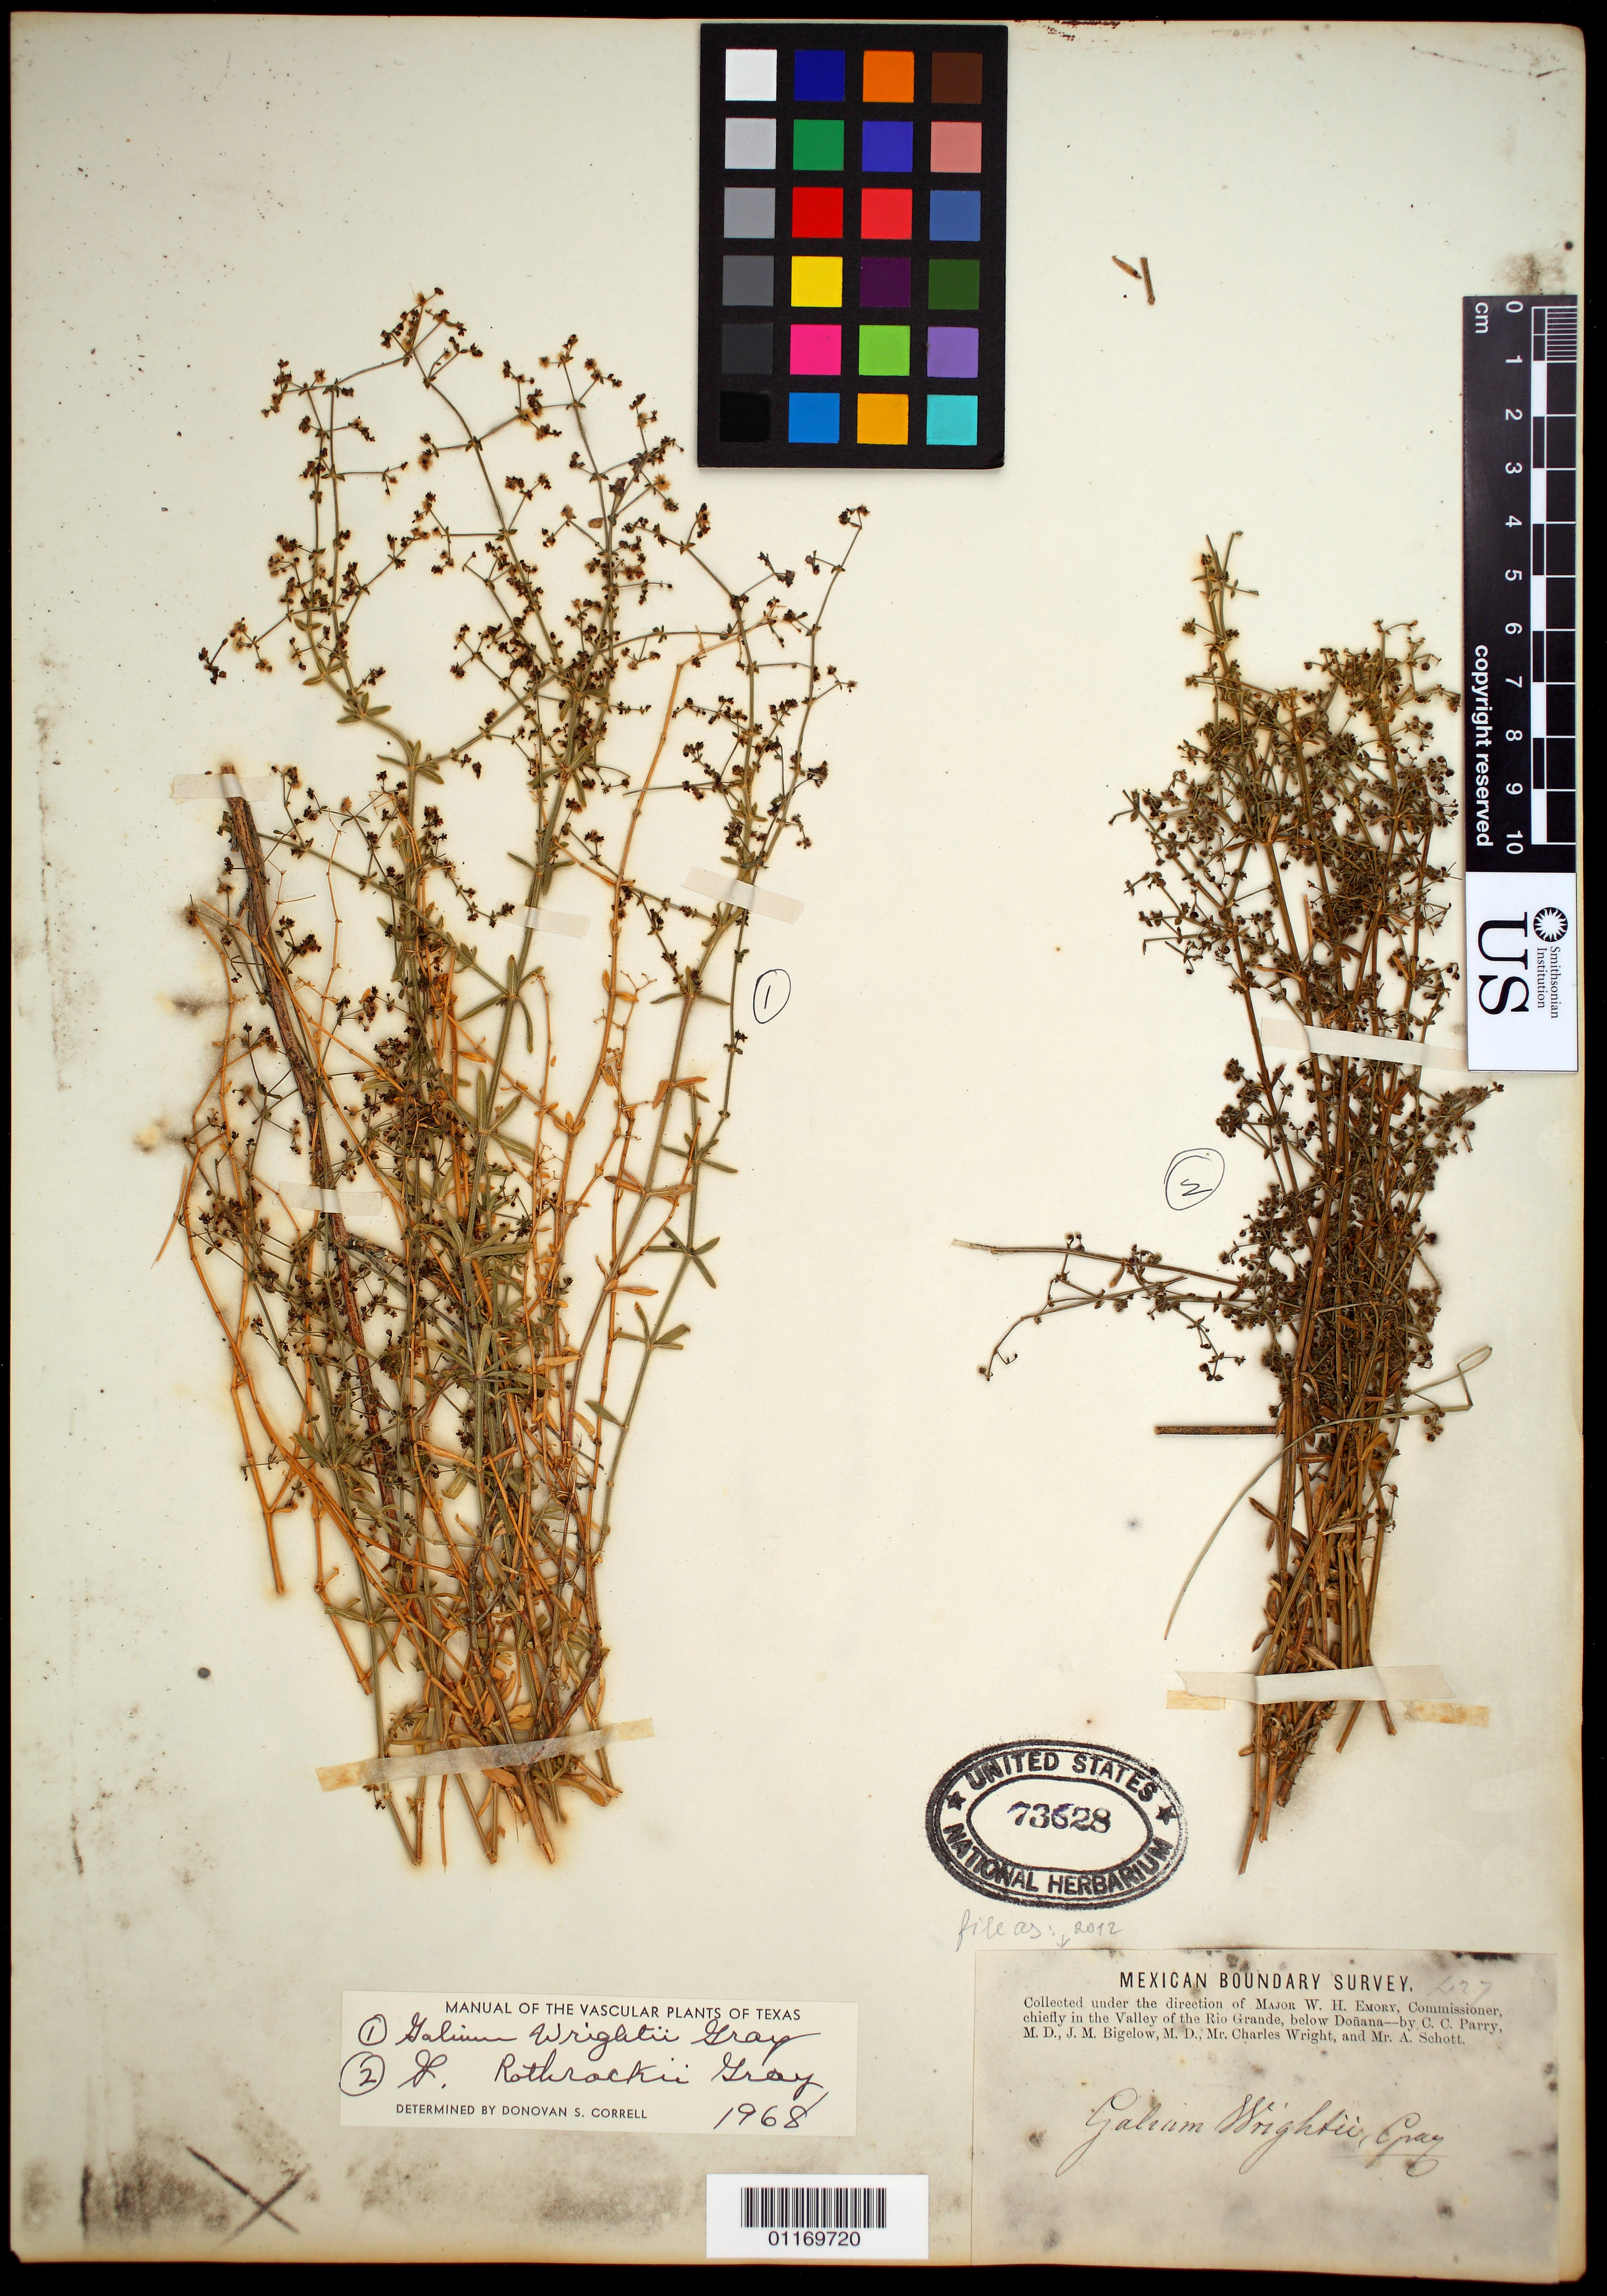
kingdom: Plantae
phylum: Tracheophyta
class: Magnoliopsida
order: Gentianales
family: Rubiaceae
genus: Galium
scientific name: Galium wrightii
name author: A. Gray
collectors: C. C. Parry, J. M. Bigelow, C. Wright & A. Schott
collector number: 427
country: United States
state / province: Texas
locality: in the Valley of the Rio Grande, below Donana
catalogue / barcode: US 73628